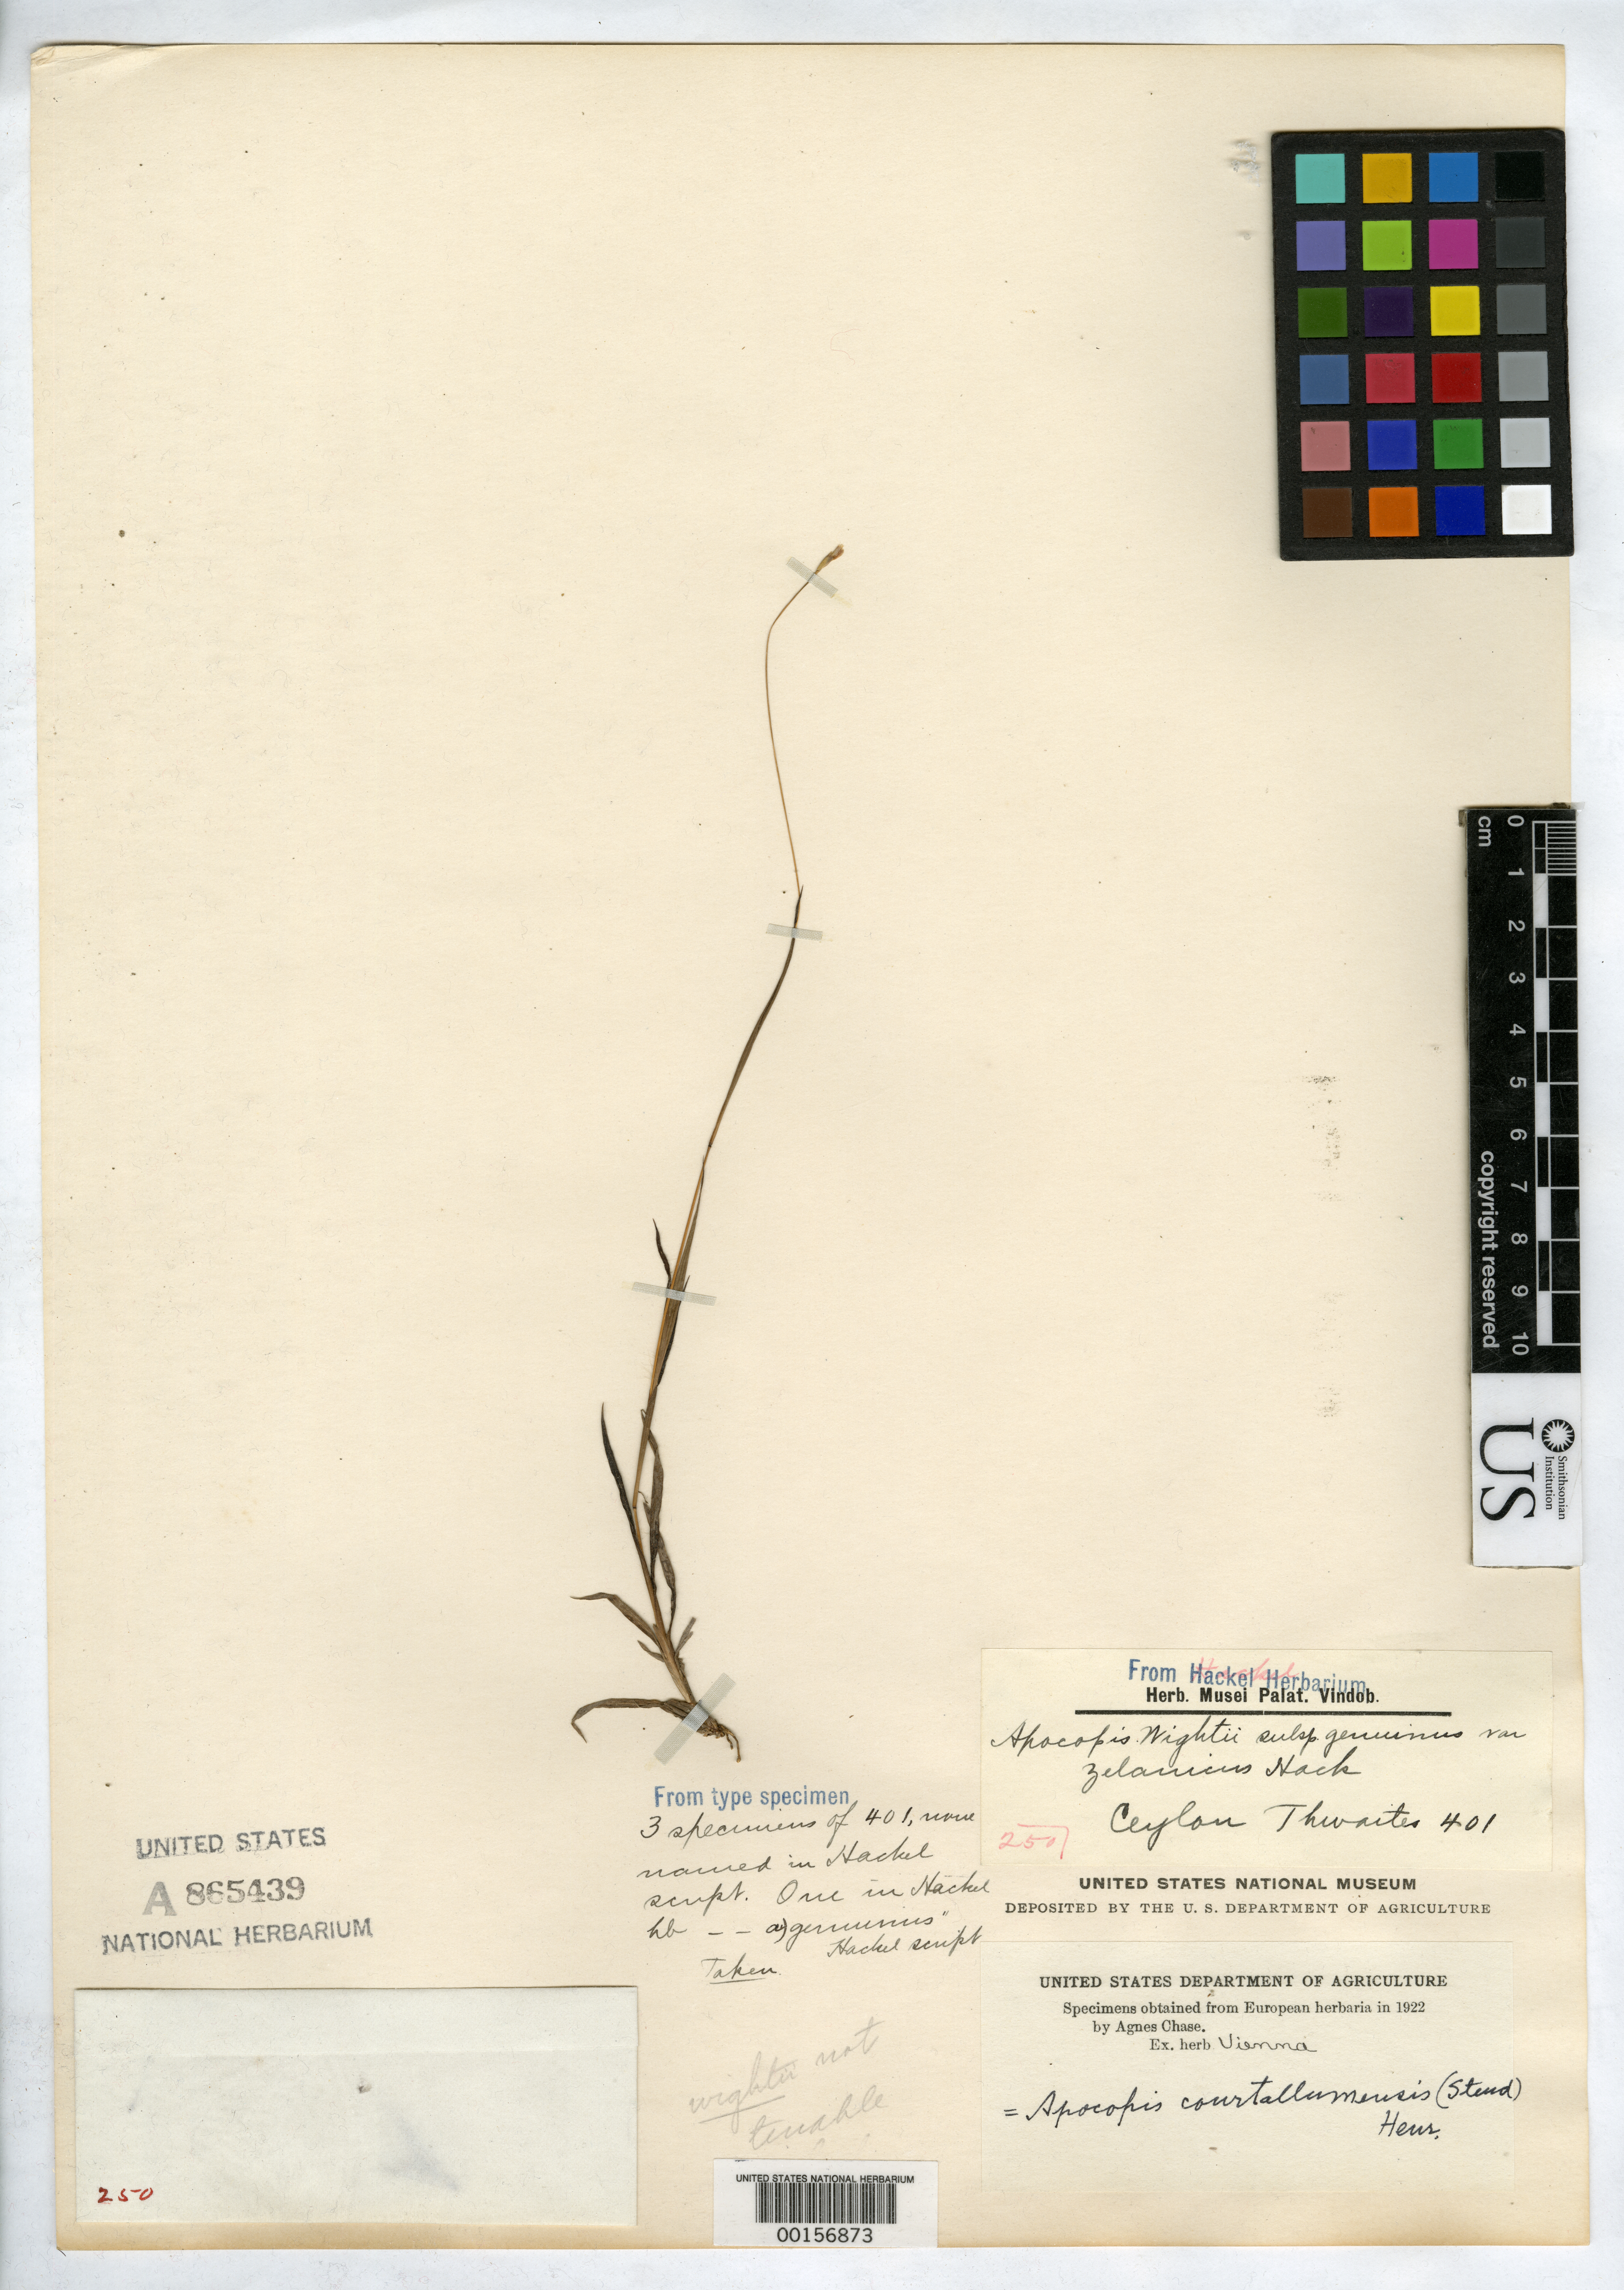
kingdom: Plantae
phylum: Tracheophyta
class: Liliopsida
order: Poales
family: Poaceae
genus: Apocopis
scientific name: Apocopis wightii Nees ex Thwaites, nom. illeg.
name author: Nees ex Thwaites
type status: Type Collection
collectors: G. H. K. Thwaites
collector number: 401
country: Sri Lanka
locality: "Ceylon"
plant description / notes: Fragment of type specimen ex herb. Hackel (Vienna), as "Apocopis wightii subsp. genuinus var. zeylanicus Hack."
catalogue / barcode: US 865439A